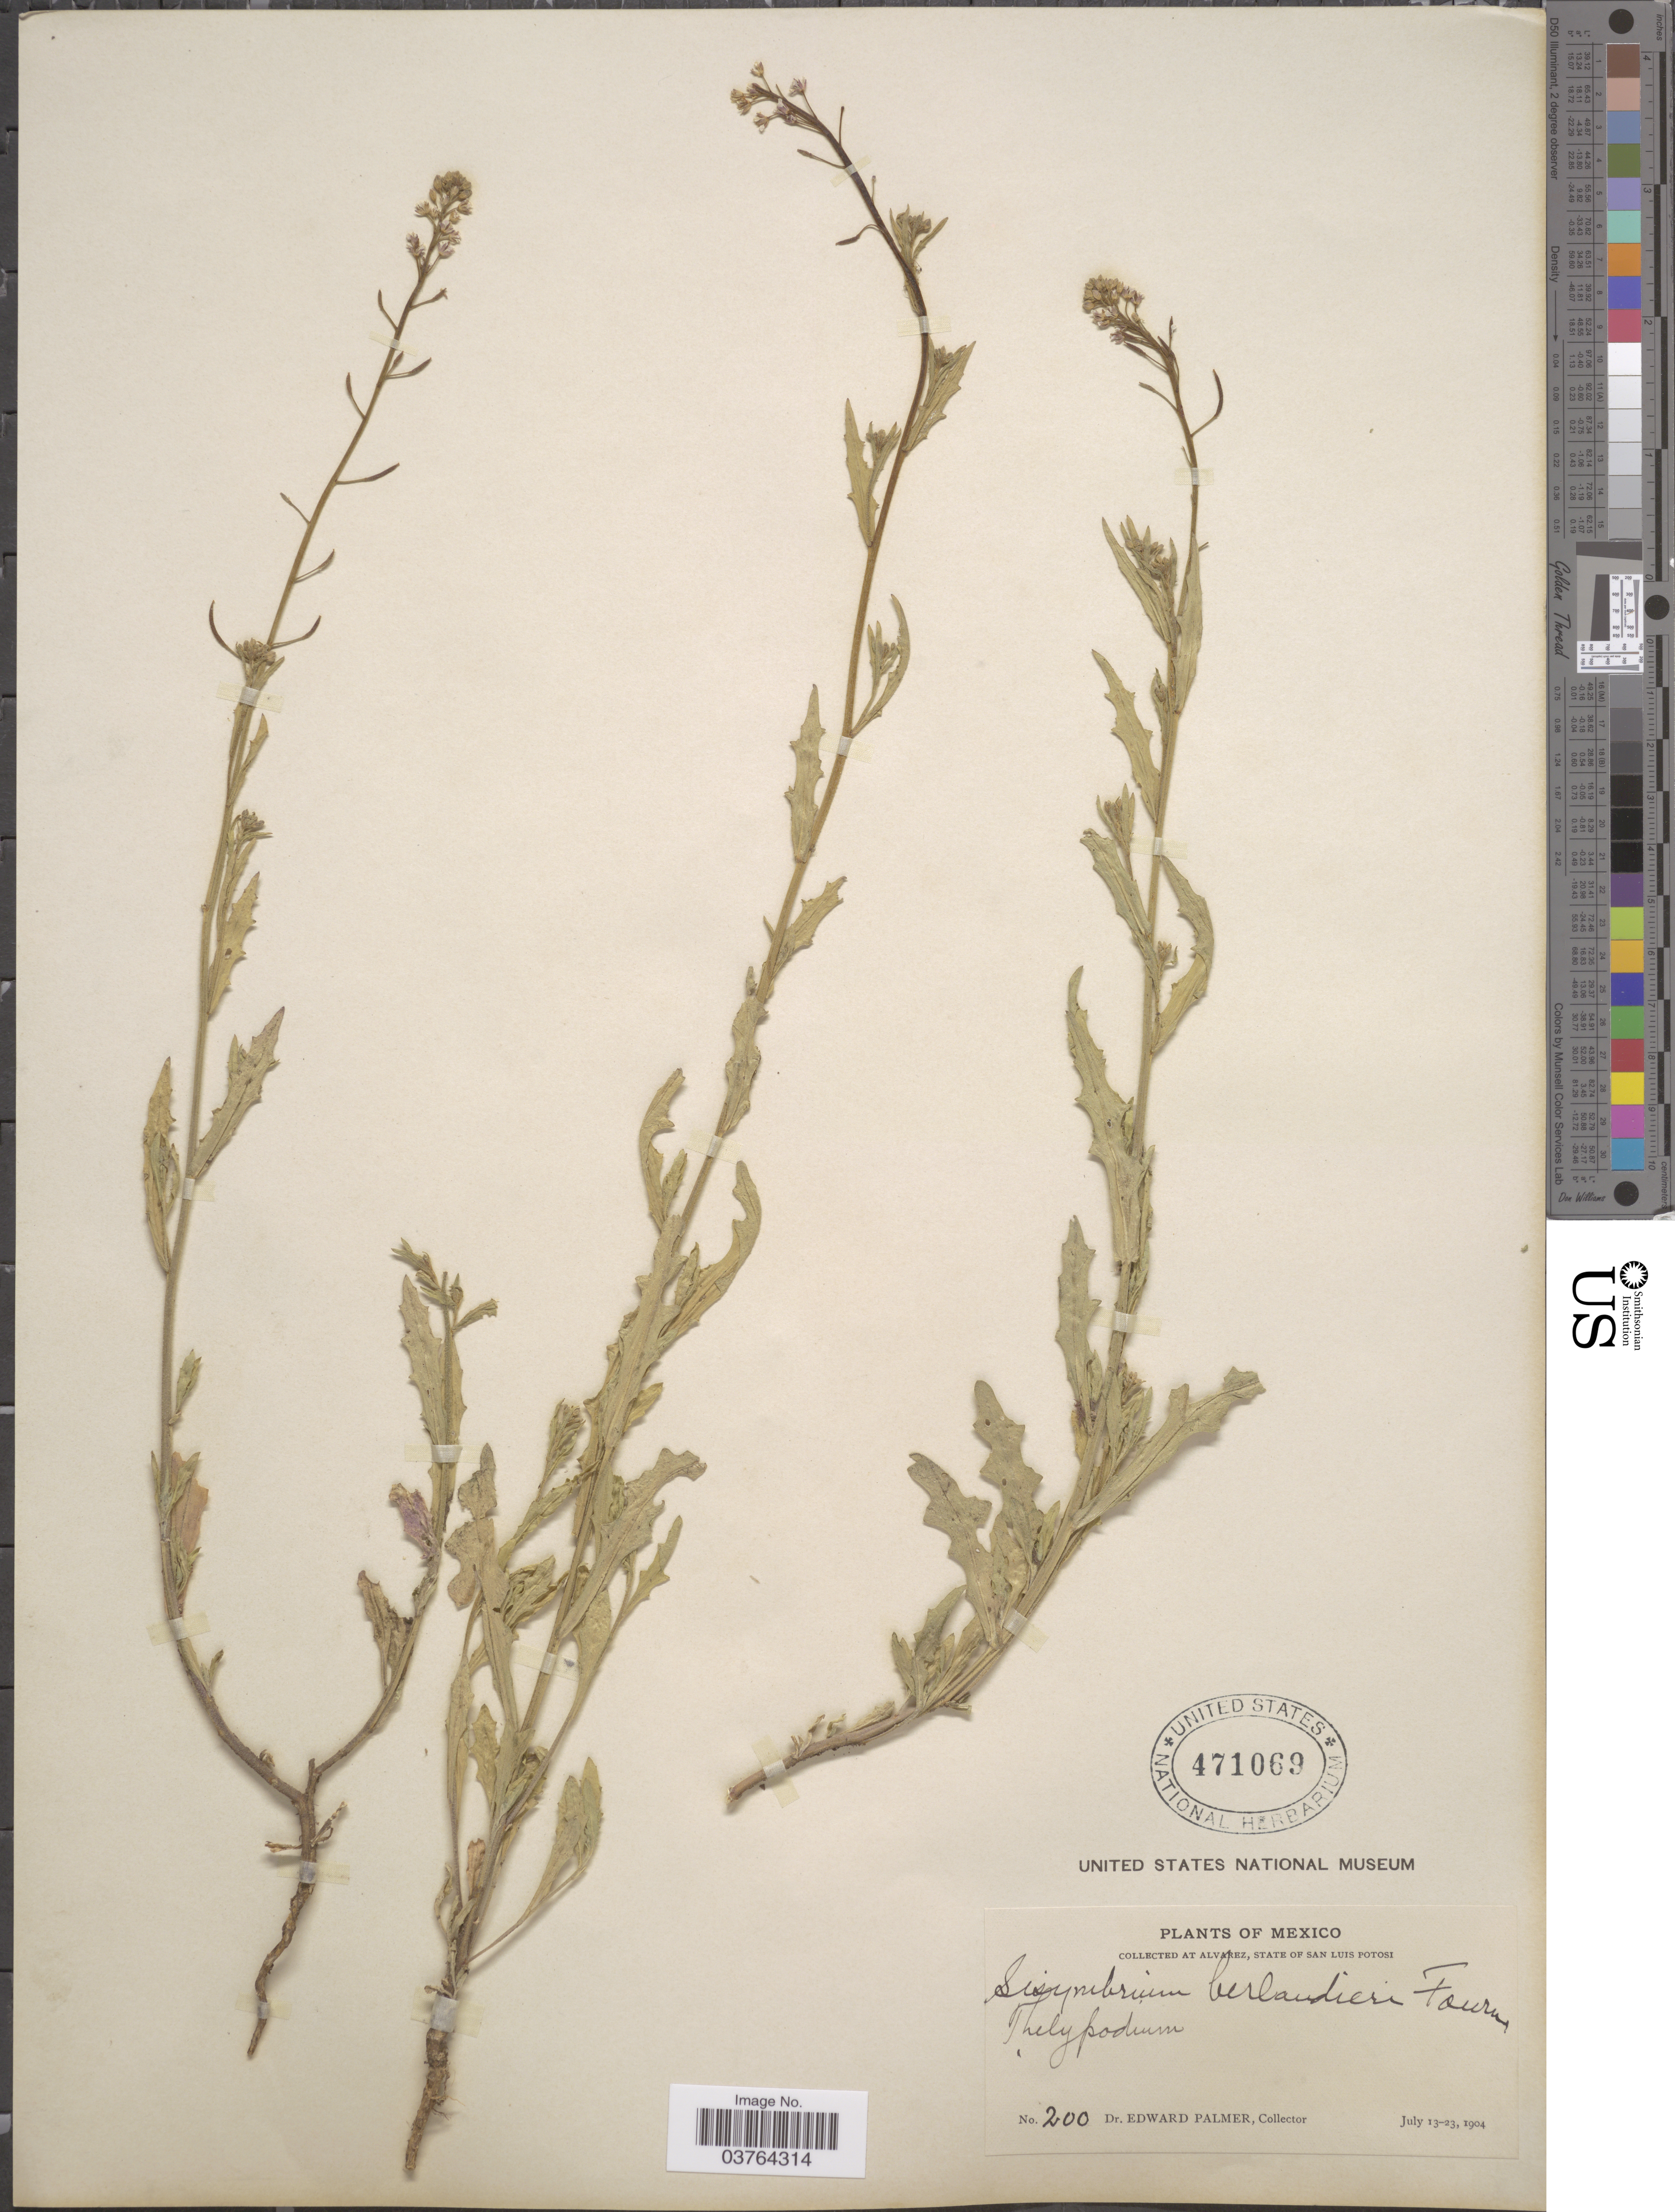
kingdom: Plantae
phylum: Tracheophyta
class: Magnoliopsida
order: Brassicales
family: Brassicaceae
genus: Halimolobos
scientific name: Halimolobos berlandieri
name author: O.E. Schulz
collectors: E. Palmer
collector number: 200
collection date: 1904-07-13/1904-07-23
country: Mexico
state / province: San Luis Potosí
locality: At Alvarez.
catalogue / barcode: US 471069